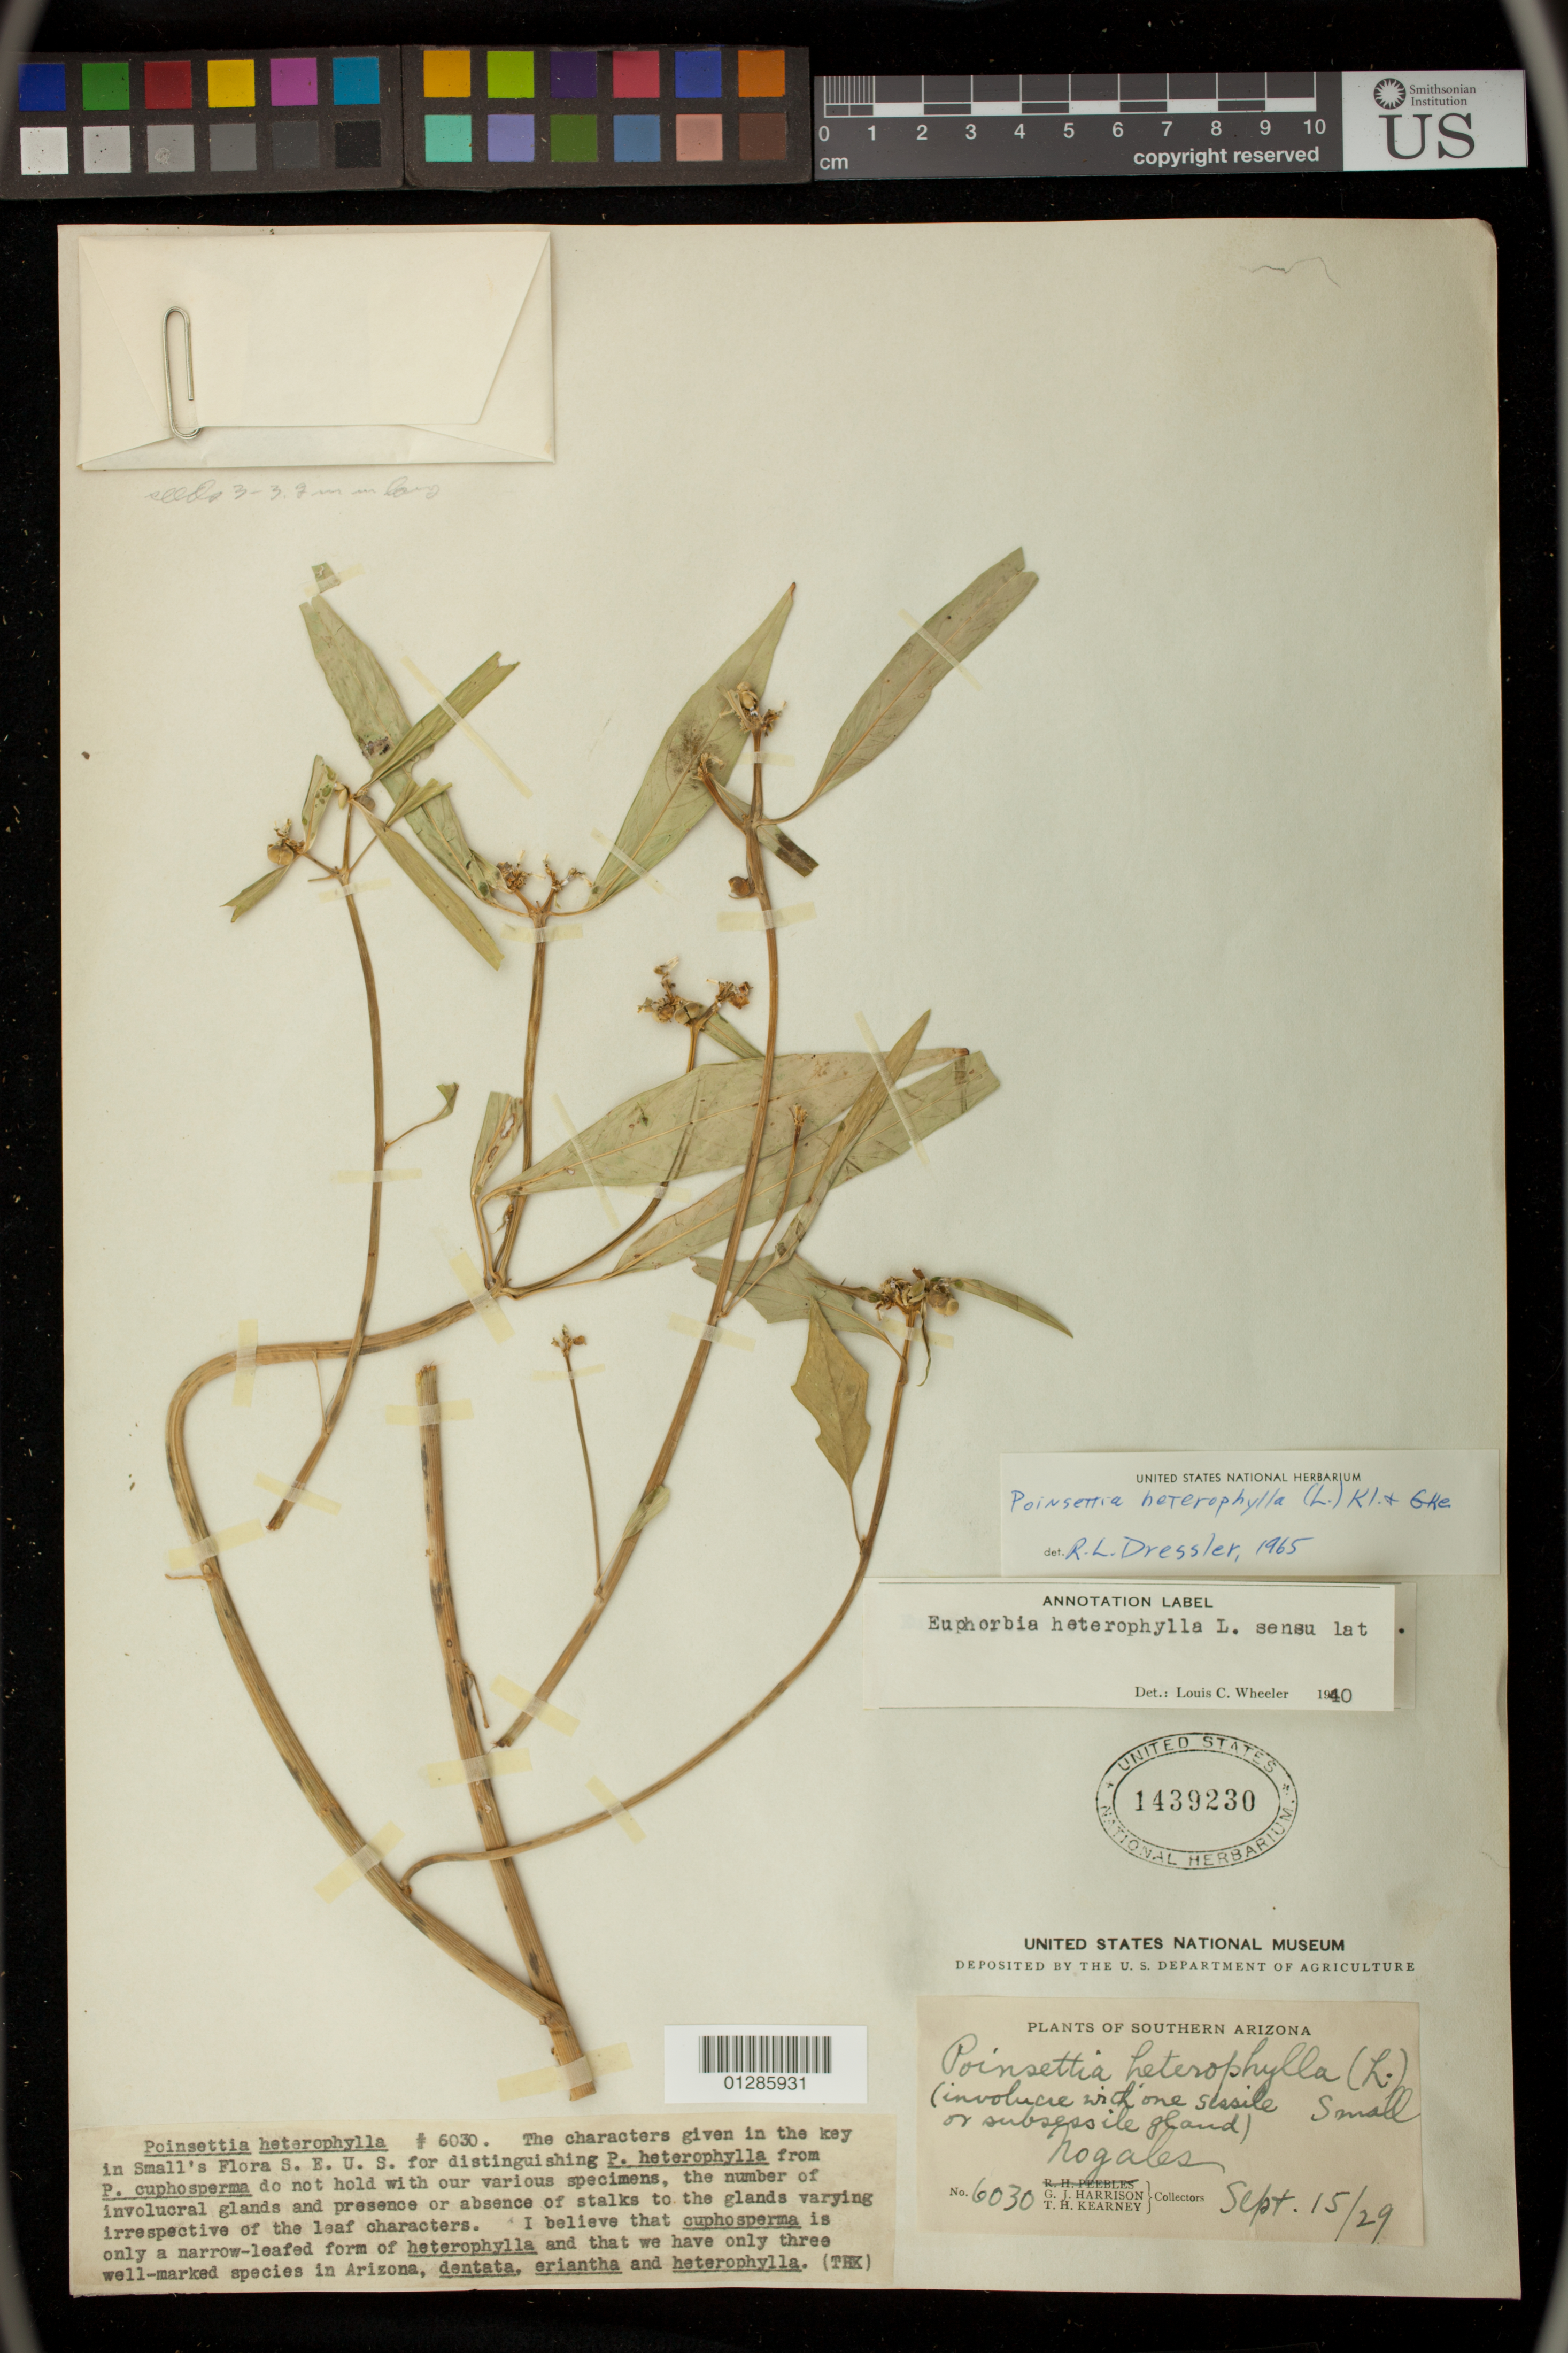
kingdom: Plantae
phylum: Tracheophyta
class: Magnoliopsida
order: Malpighiales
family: Euphorbiaceae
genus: Euphorbia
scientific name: Euphorbia heterophylla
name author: L.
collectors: G. J. Harrison & T. H. Kearney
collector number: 6030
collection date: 1929-09-15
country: United States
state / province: Arizona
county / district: Santa Cruz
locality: Nogales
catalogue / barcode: US 1439230